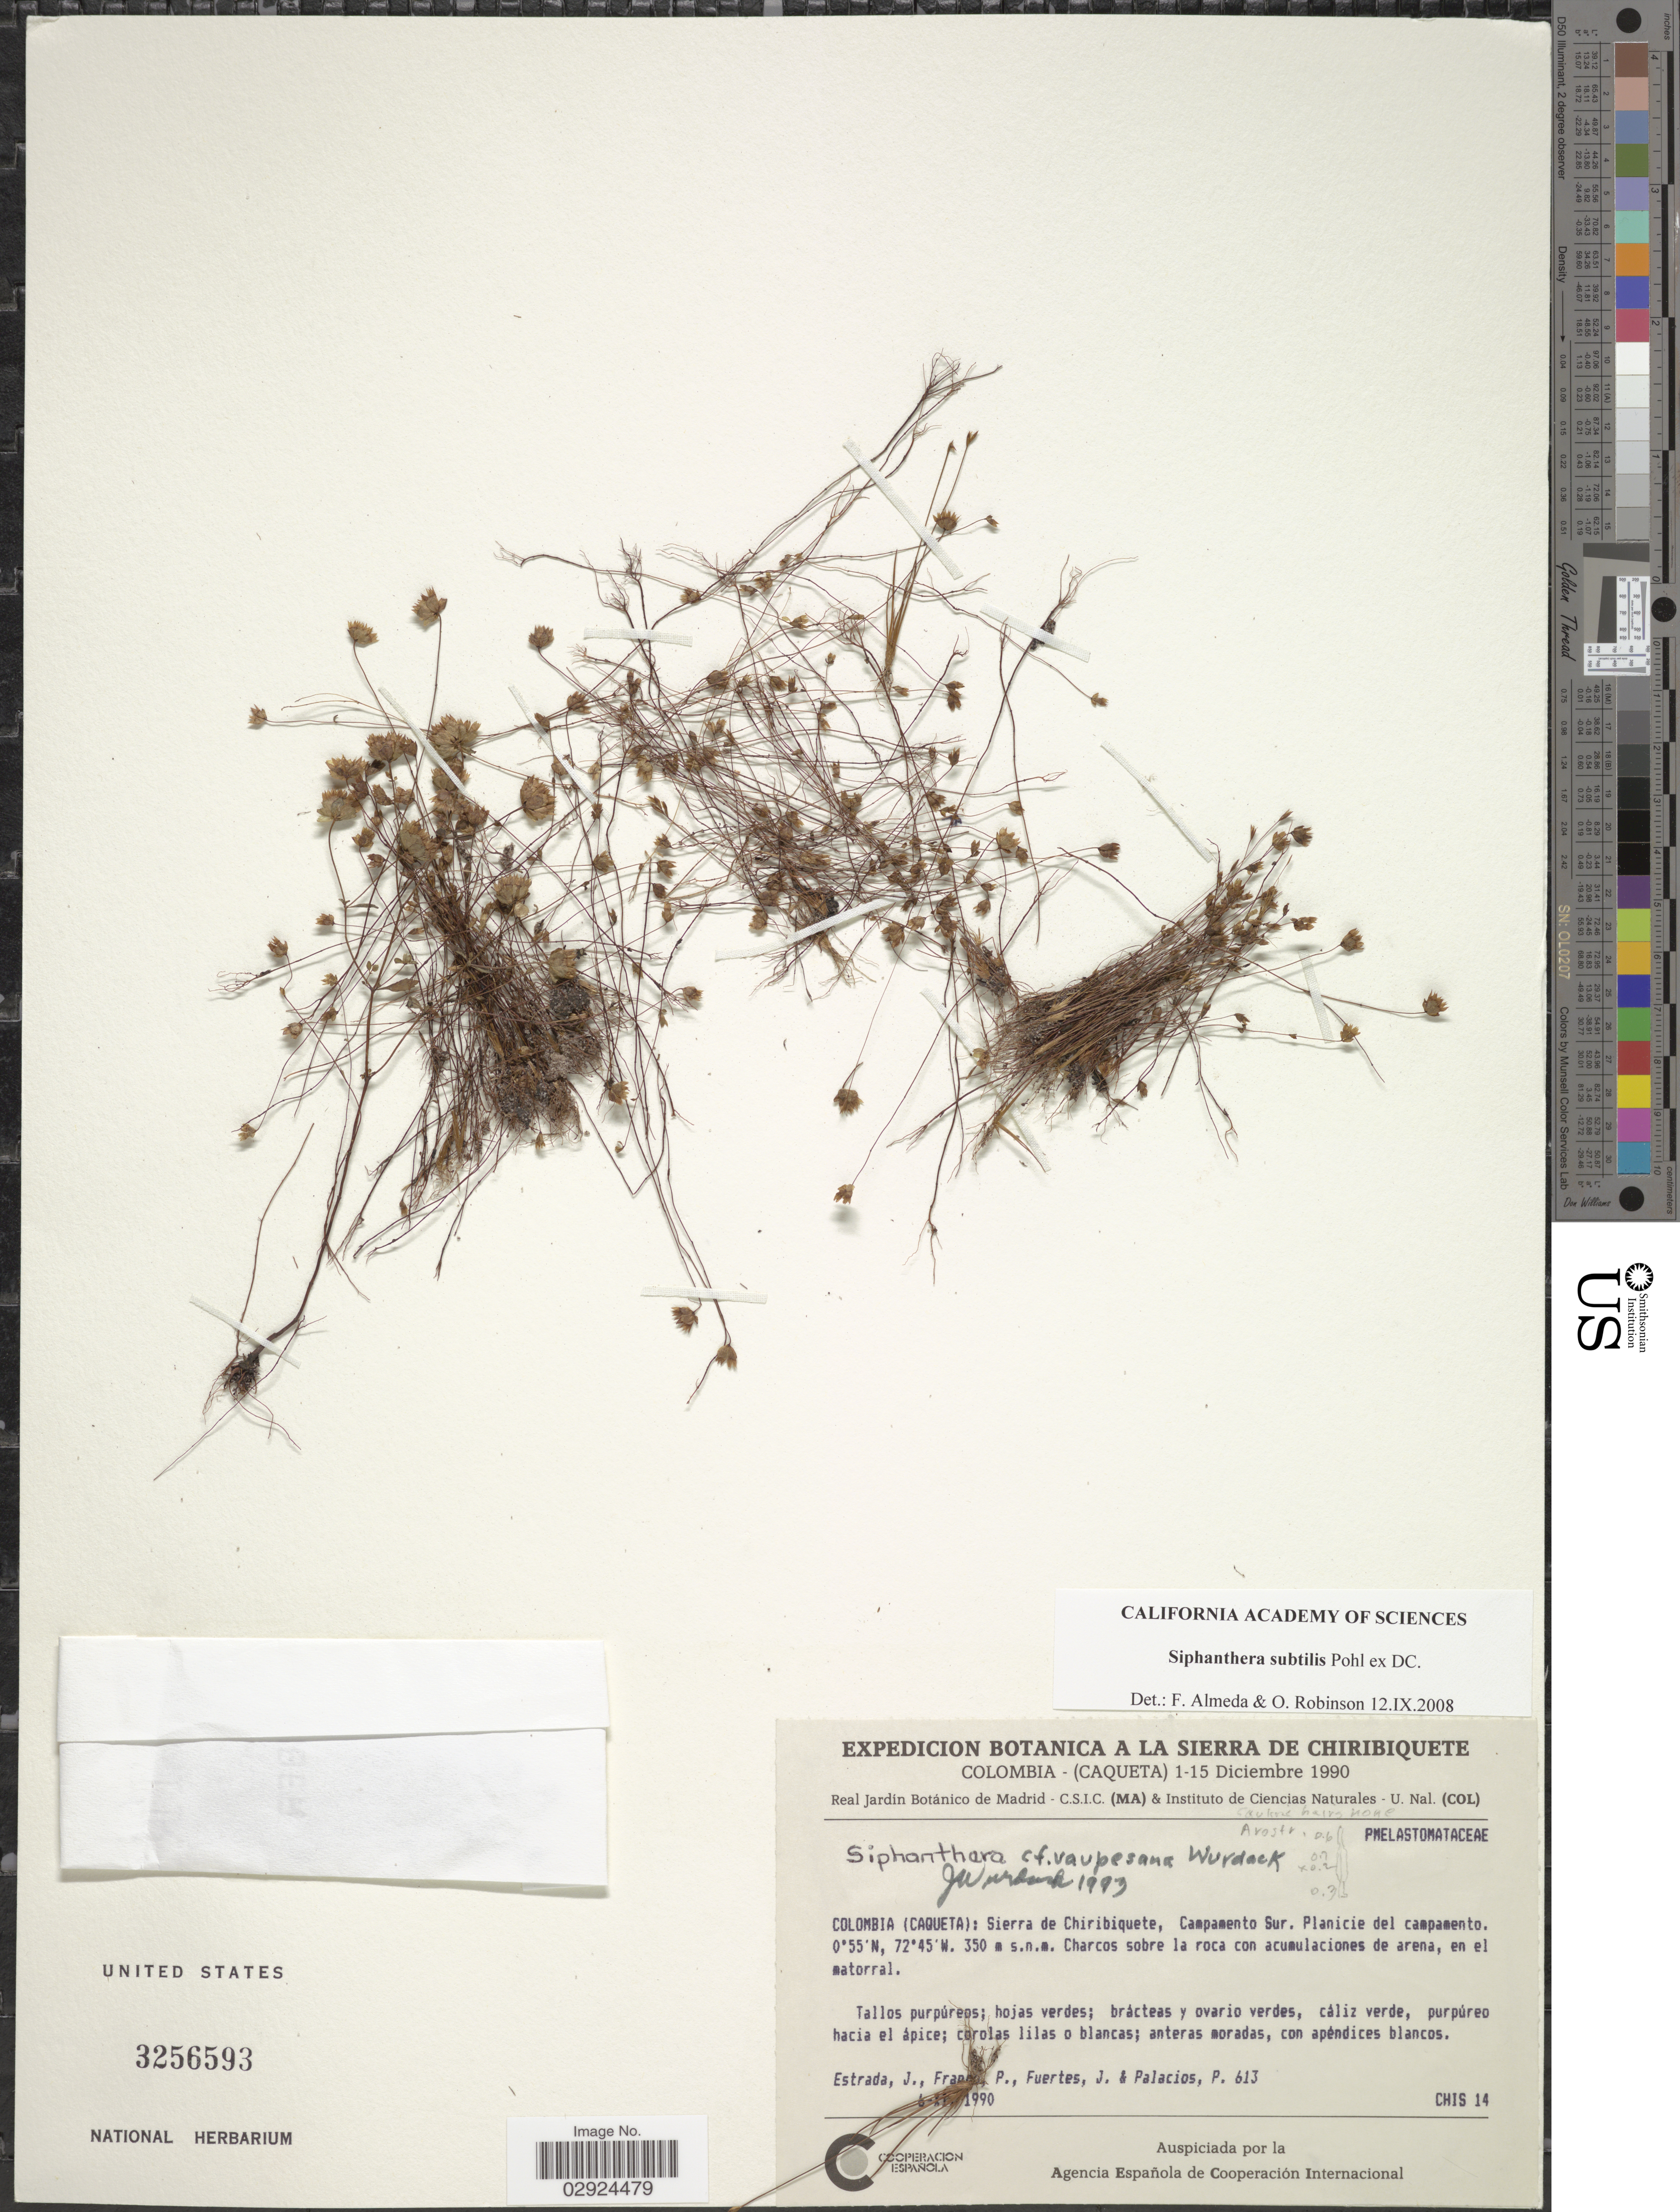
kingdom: Plantae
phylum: Tracheophyta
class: Magnoliopsida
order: Myrtales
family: Melastomataceae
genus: Siphanthera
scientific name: Siphanthera subtilis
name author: Pohl ex DC.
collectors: J. Estrada, P. Franco R., J. Fuertes & P. Palacios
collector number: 613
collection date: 1990-12-04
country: Colombia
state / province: Caquetá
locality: Sierra de Chiribiquete, Campamento Sur, Planicie del campamento.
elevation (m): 350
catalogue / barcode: US 3256593